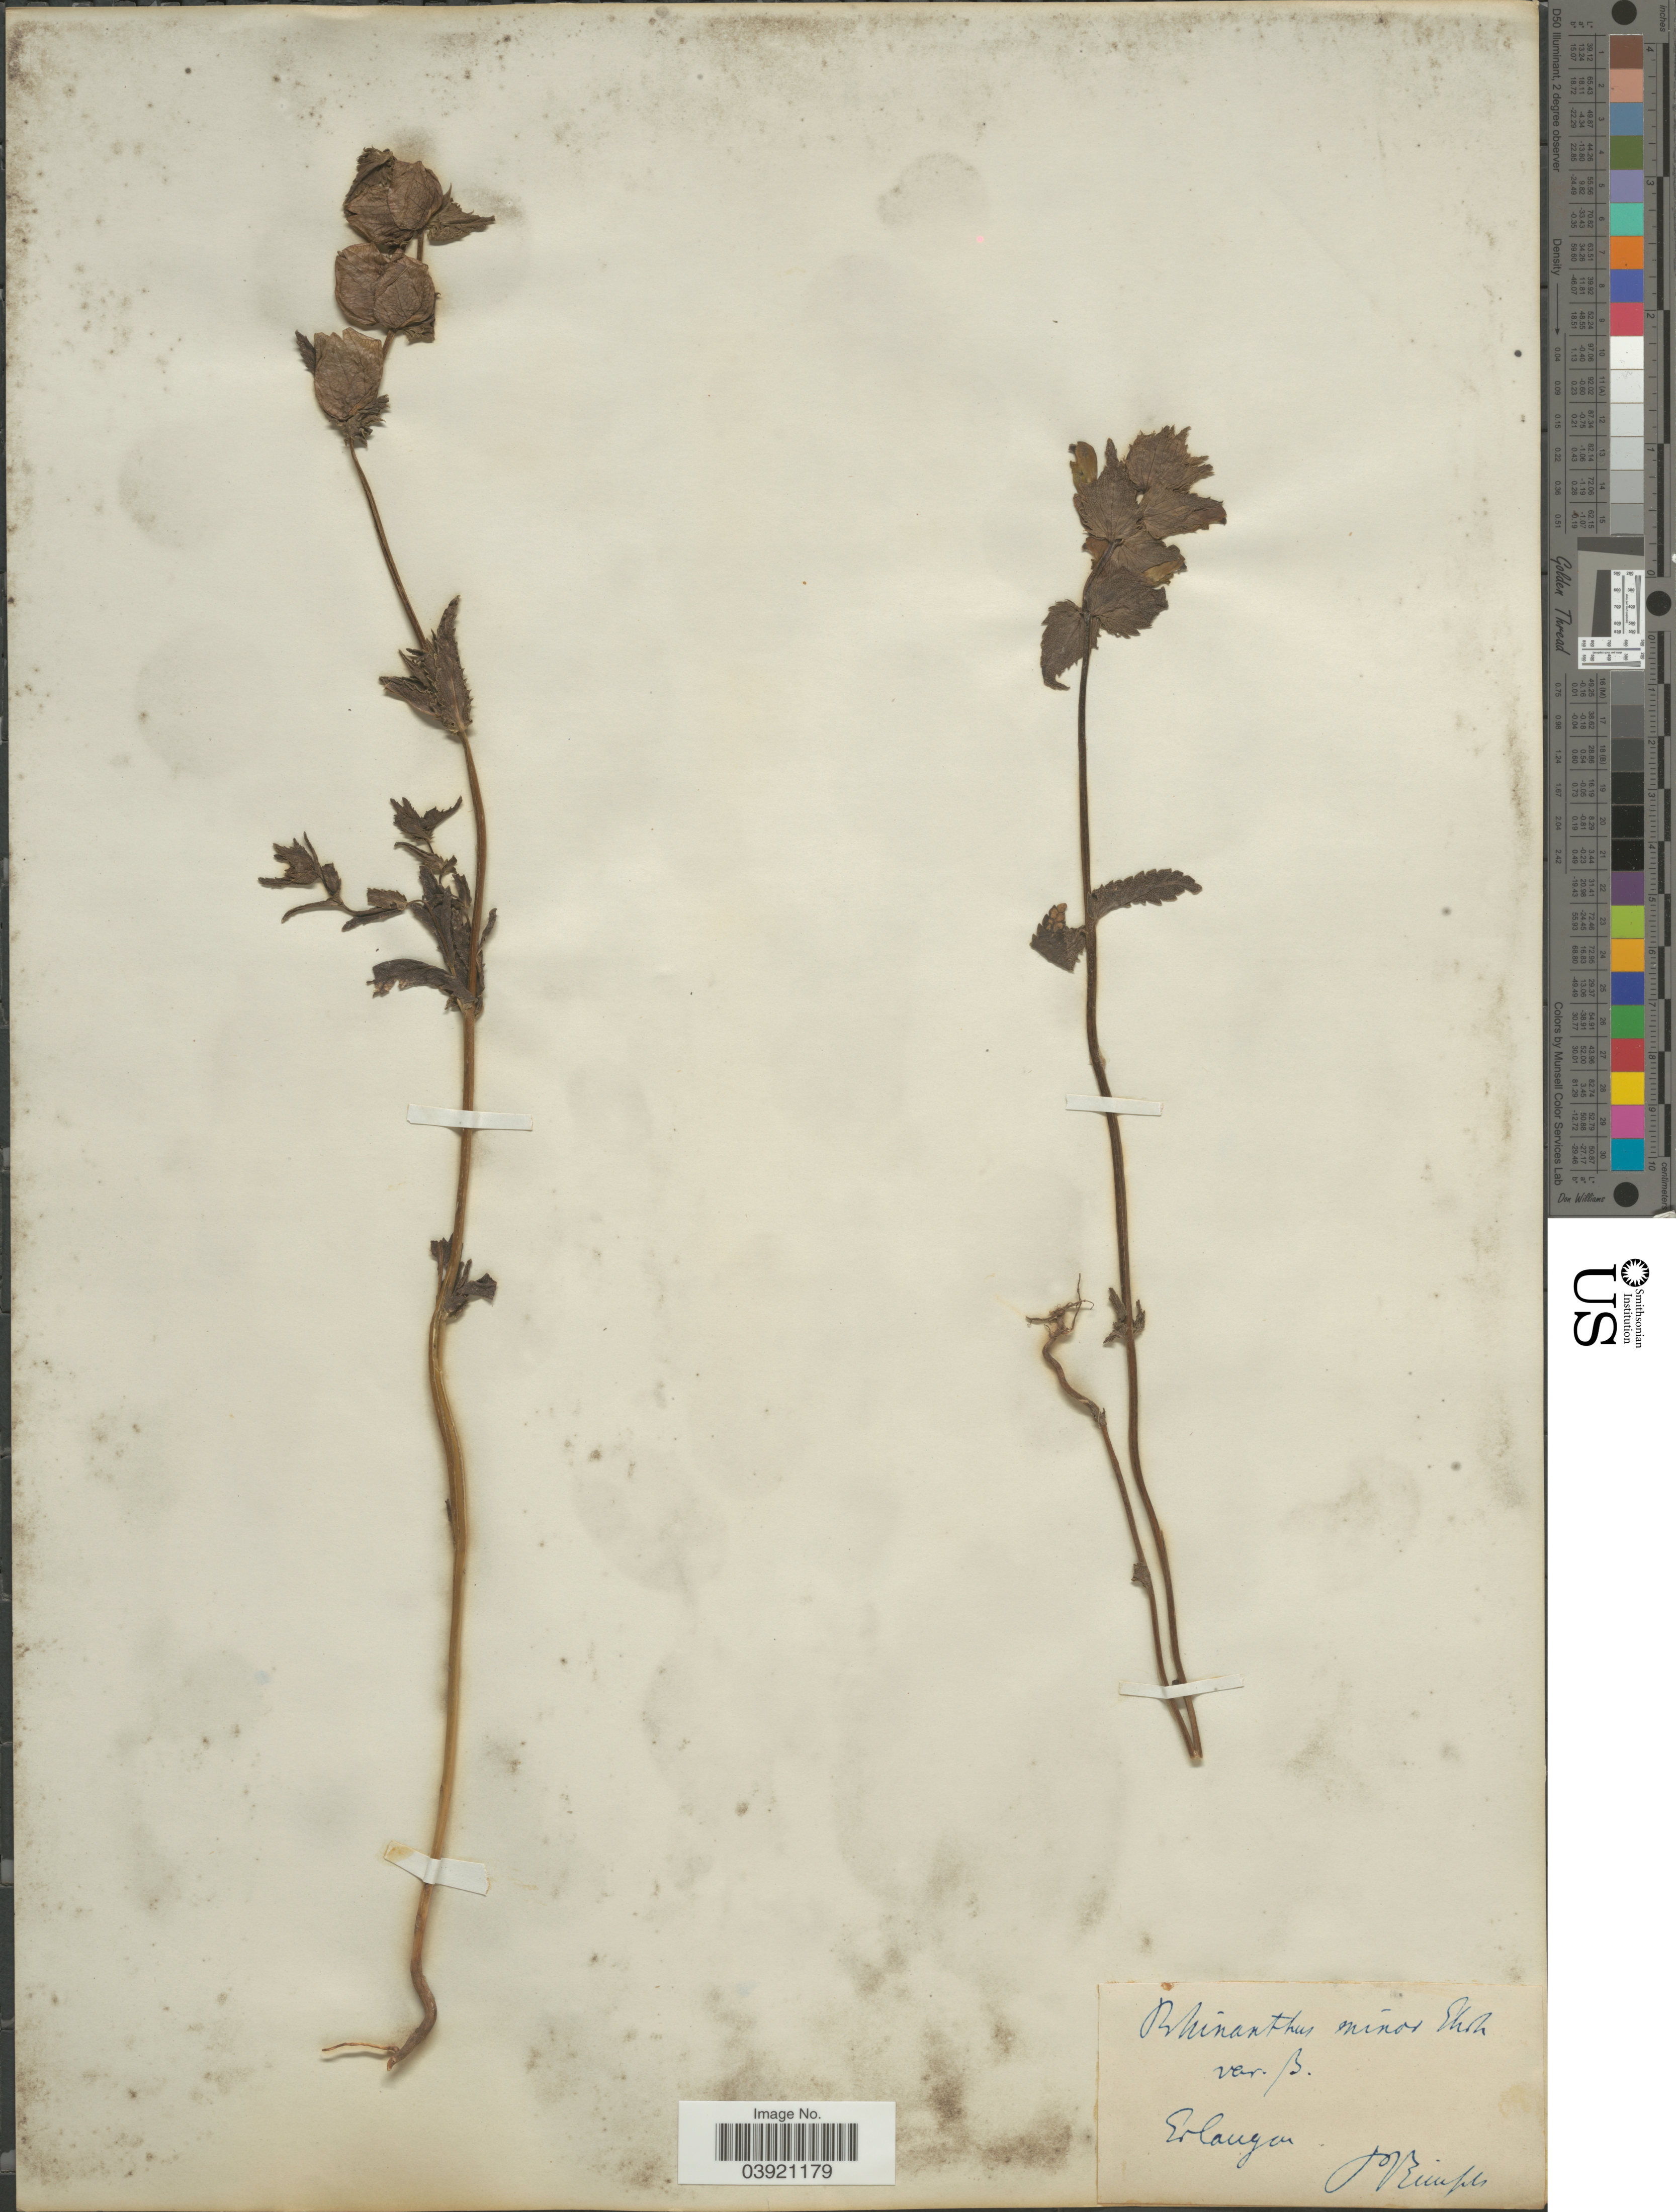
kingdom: Plantae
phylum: Tracheophyta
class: Magnoliopsida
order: Lamiales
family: Orobanchaceae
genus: Rhinanthus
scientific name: Rhinanthus minor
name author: L.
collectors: P. Reinsch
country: Germany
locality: Erlangen.